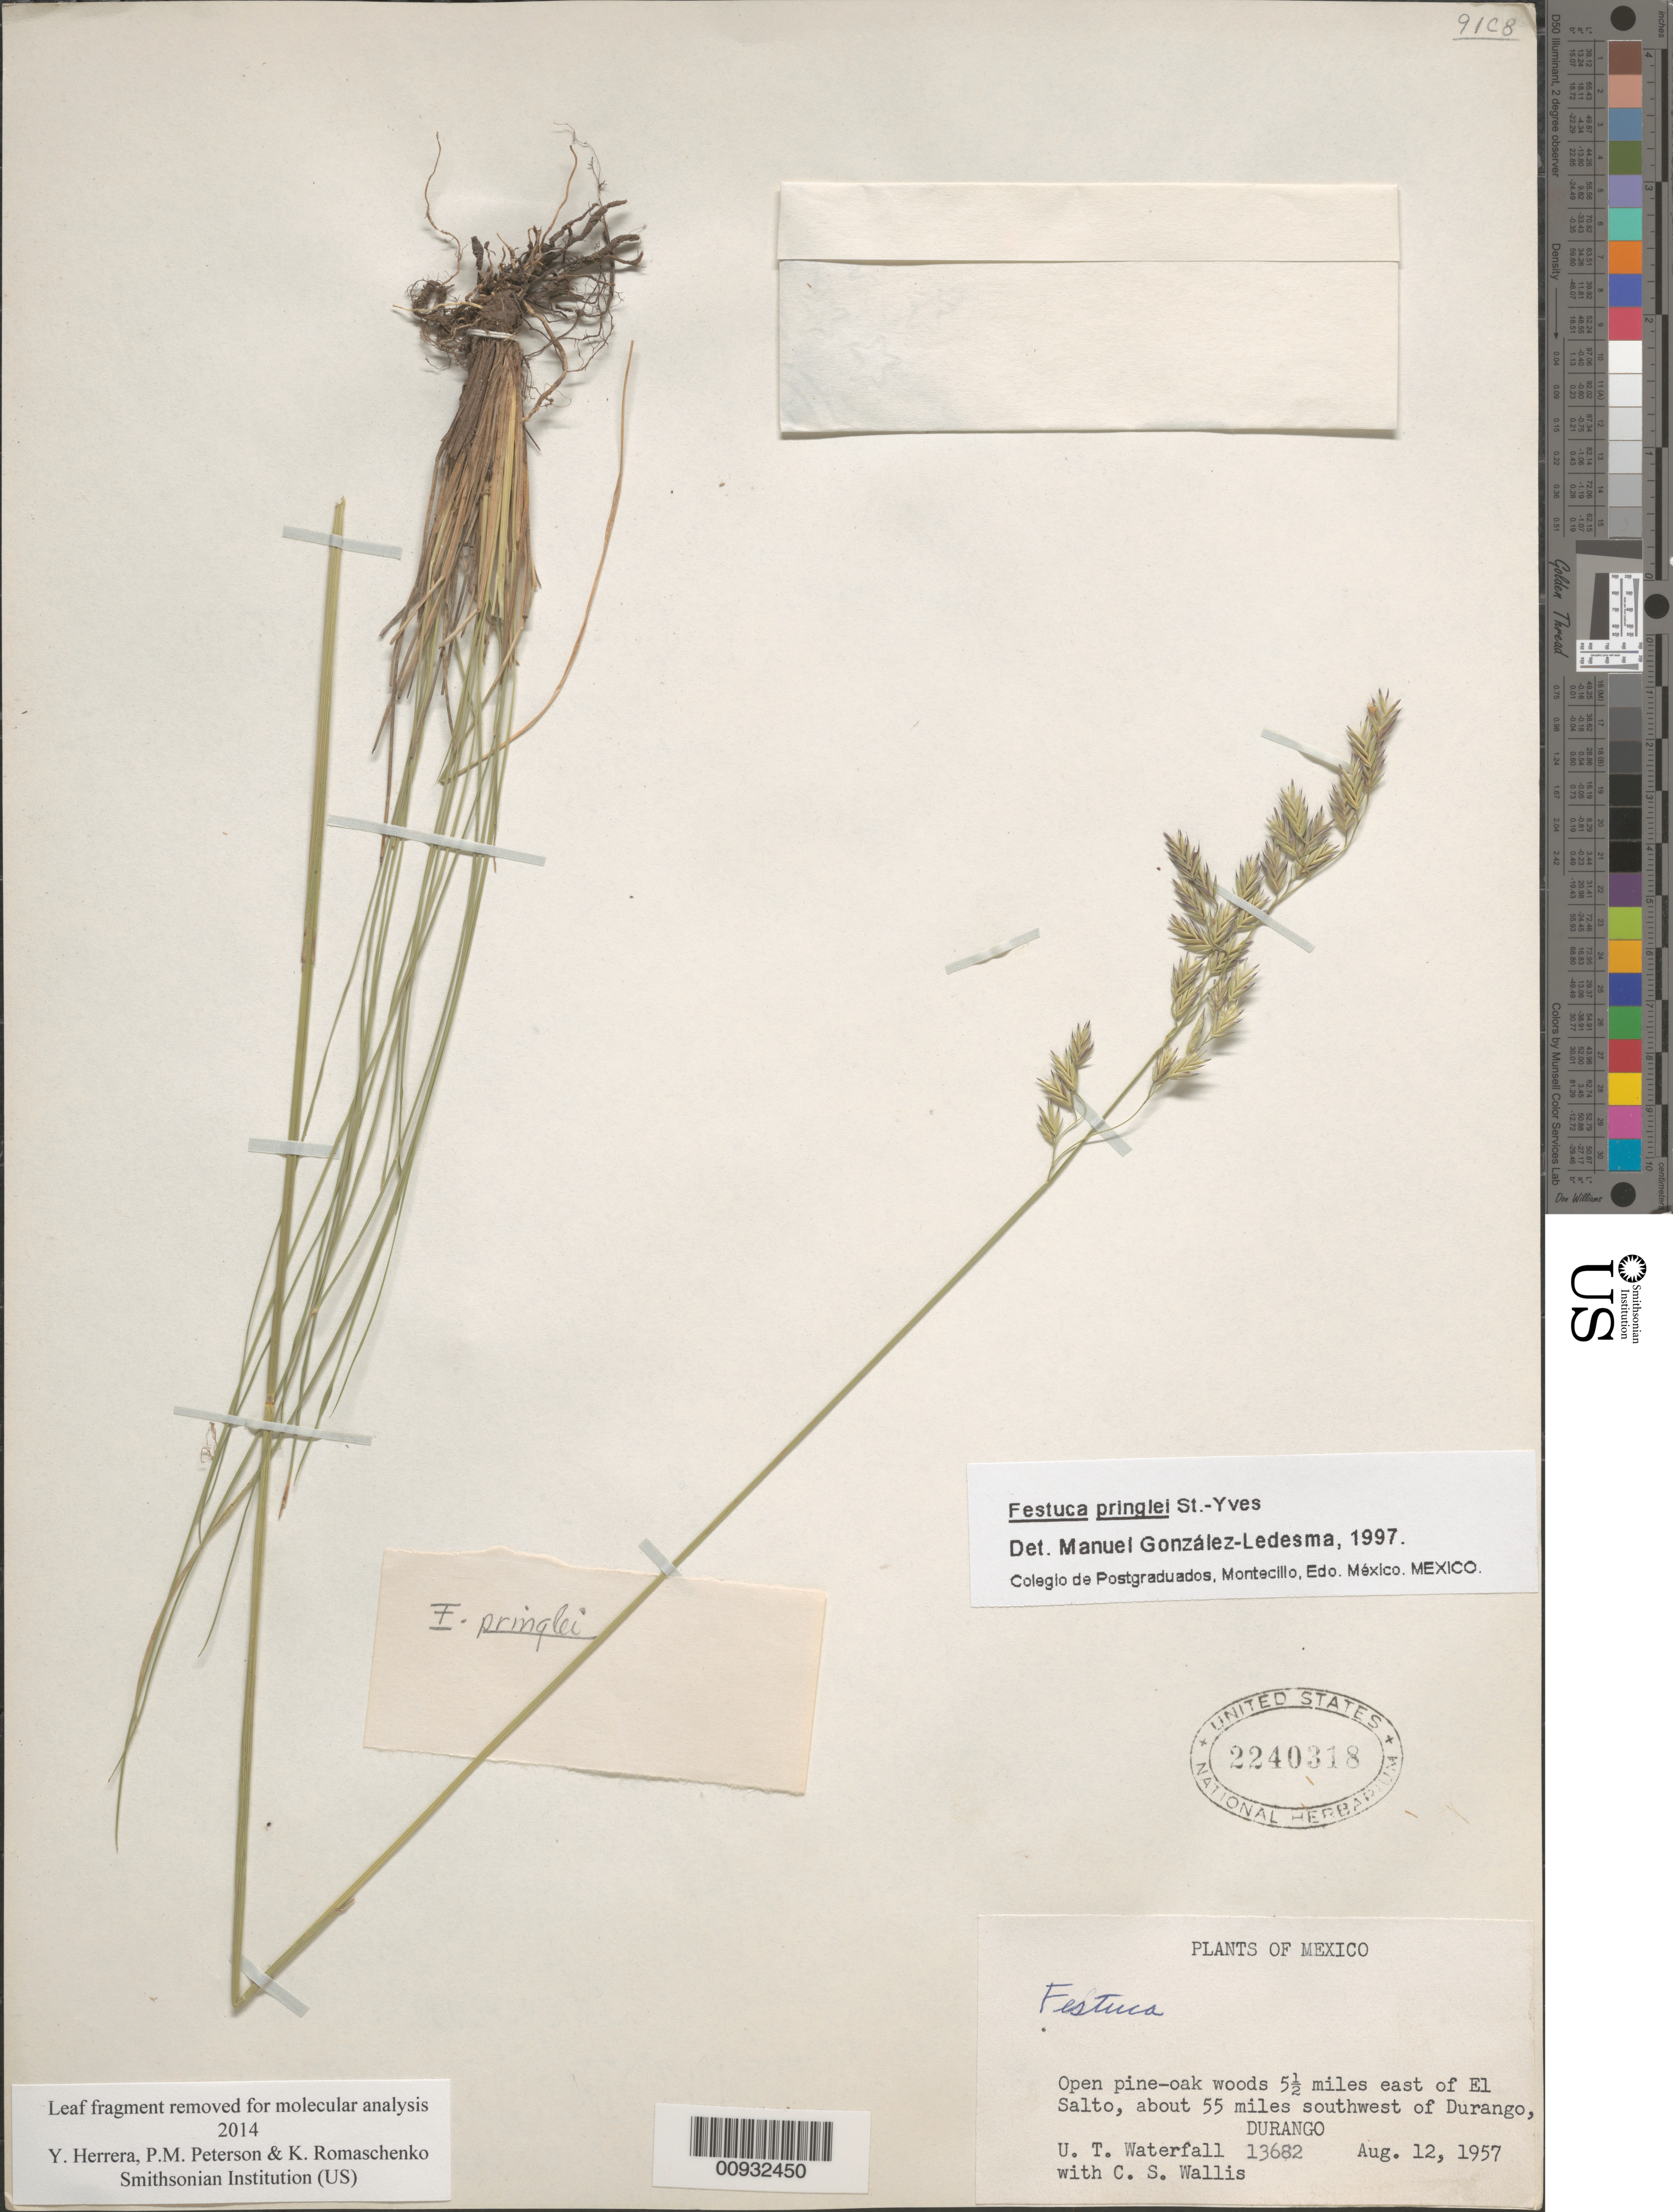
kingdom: Plantae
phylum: Tracheophyta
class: Liliopsida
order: Poales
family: Poaceae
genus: Festuca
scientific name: Festuca pringlei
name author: Saint-Yves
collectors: U. T. Waterfall & C. S. Wallis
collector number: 13682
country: Mexico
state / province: Durango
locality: El Salto, SW of Durango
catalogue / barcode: US 2240318